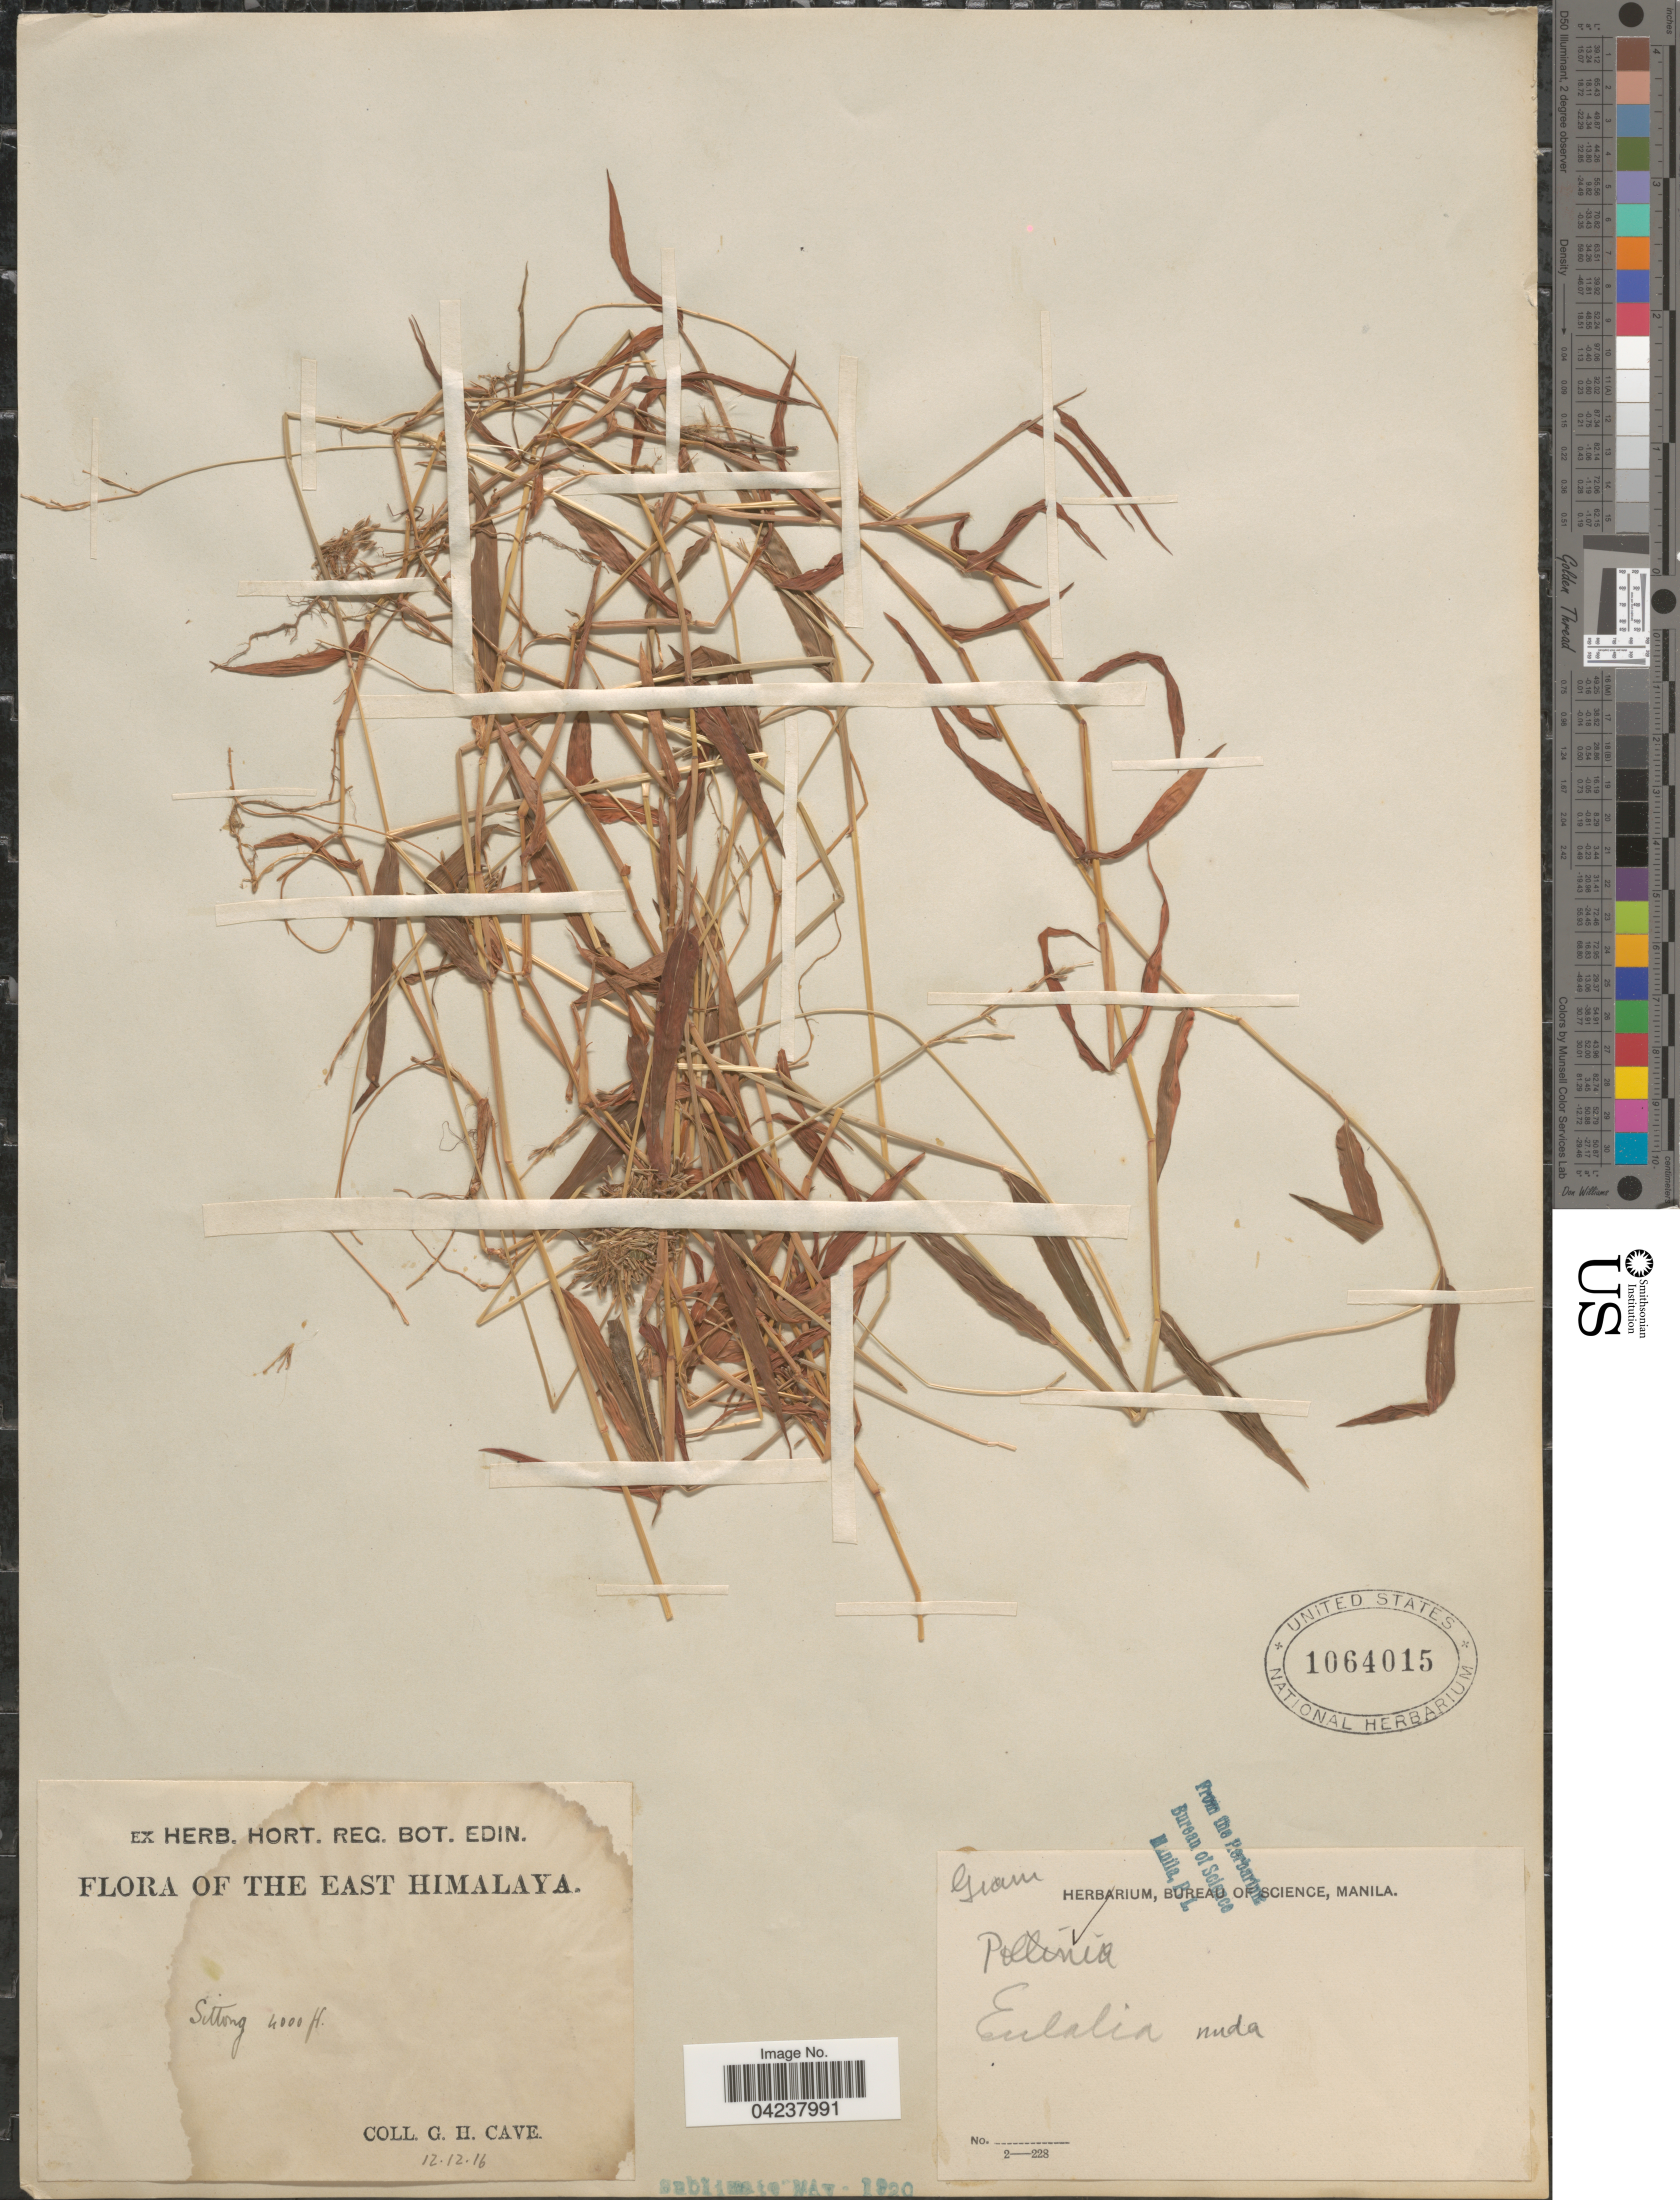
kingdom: Plantae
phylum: Tracheophyta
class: Liliopsida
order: Poales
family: Poaceae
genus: Microstegium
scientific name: Microstegium nudum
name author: (Trin.) A. Camus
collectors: G. Cave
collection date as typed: Transcribed d/m/y: 12/12/16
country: India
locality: East Himalaya. Sittong.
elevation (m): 1219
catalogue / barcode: US 1064015